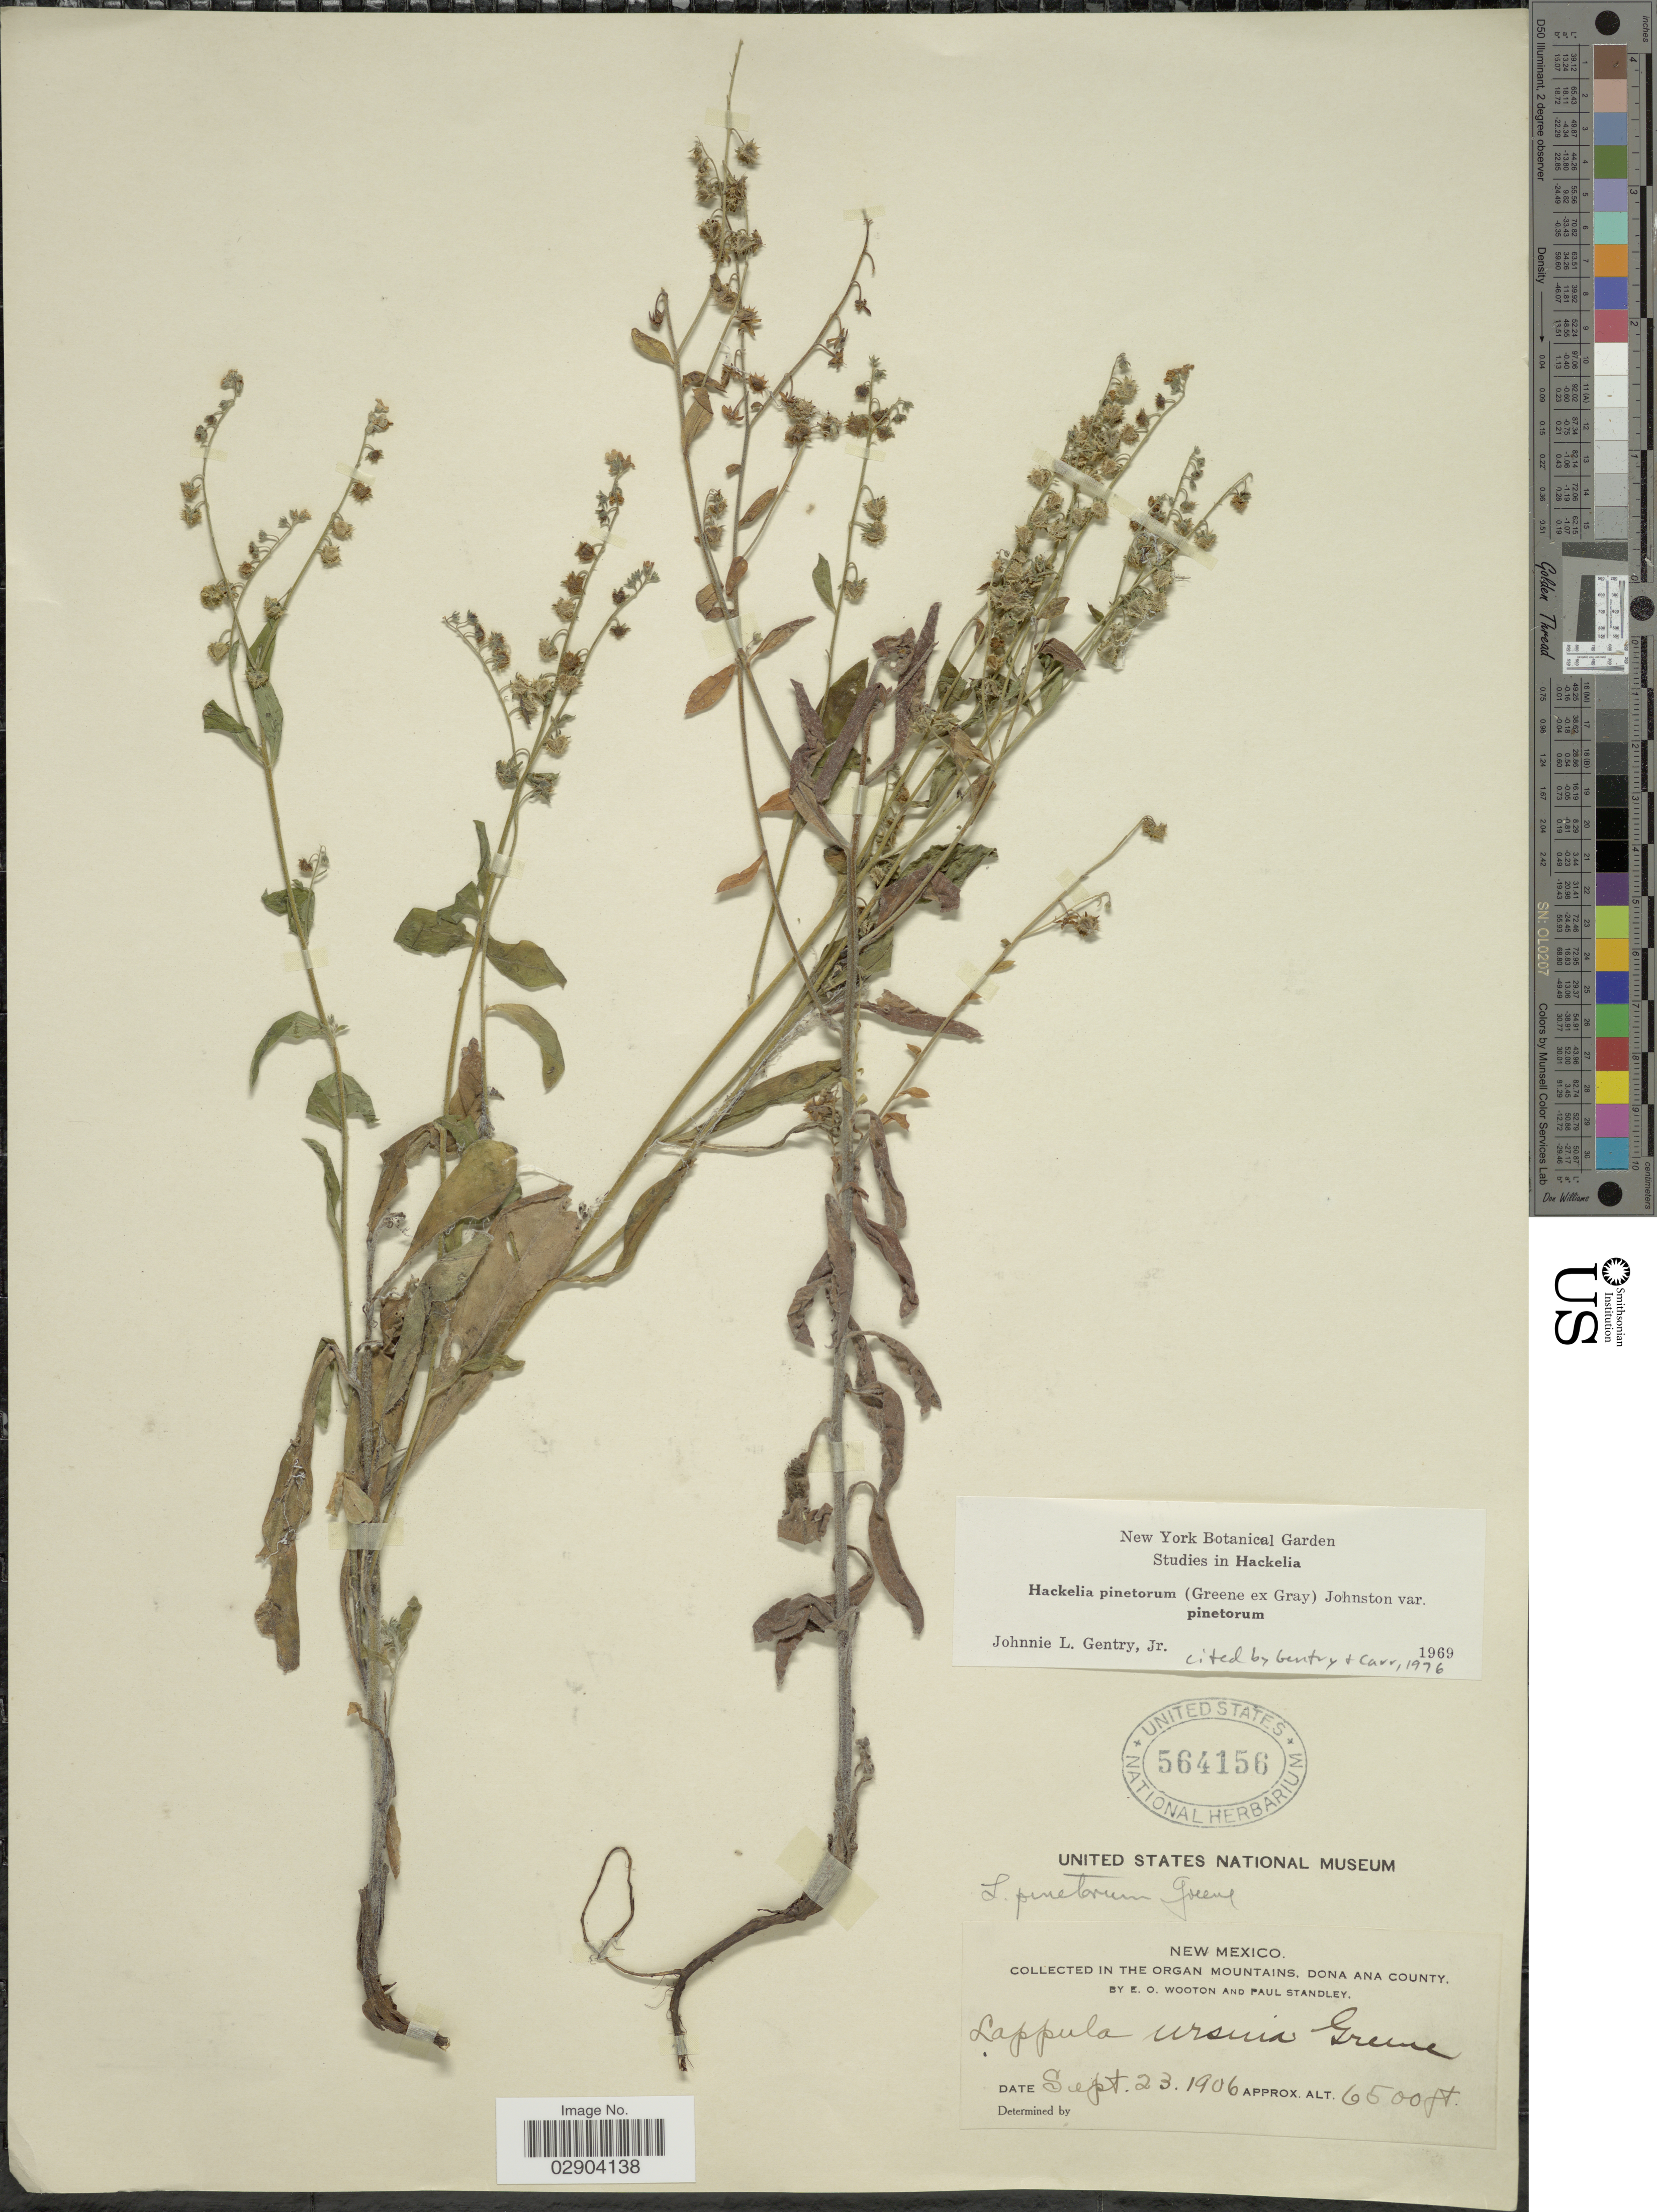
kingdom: Plantae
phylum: Tracheophyta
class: Magnoliopsida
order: Boraginales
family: Boraginaceae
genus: Hackelia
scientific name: Hackelia setosa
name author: I.M. Johnst.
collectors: E. O. Wooton & P. C. Standley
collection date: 1906-09-23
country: United States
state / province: New Mexico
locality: In The Organ Mountains, Dona Ana County.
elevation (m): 1981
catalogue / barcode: US 564156